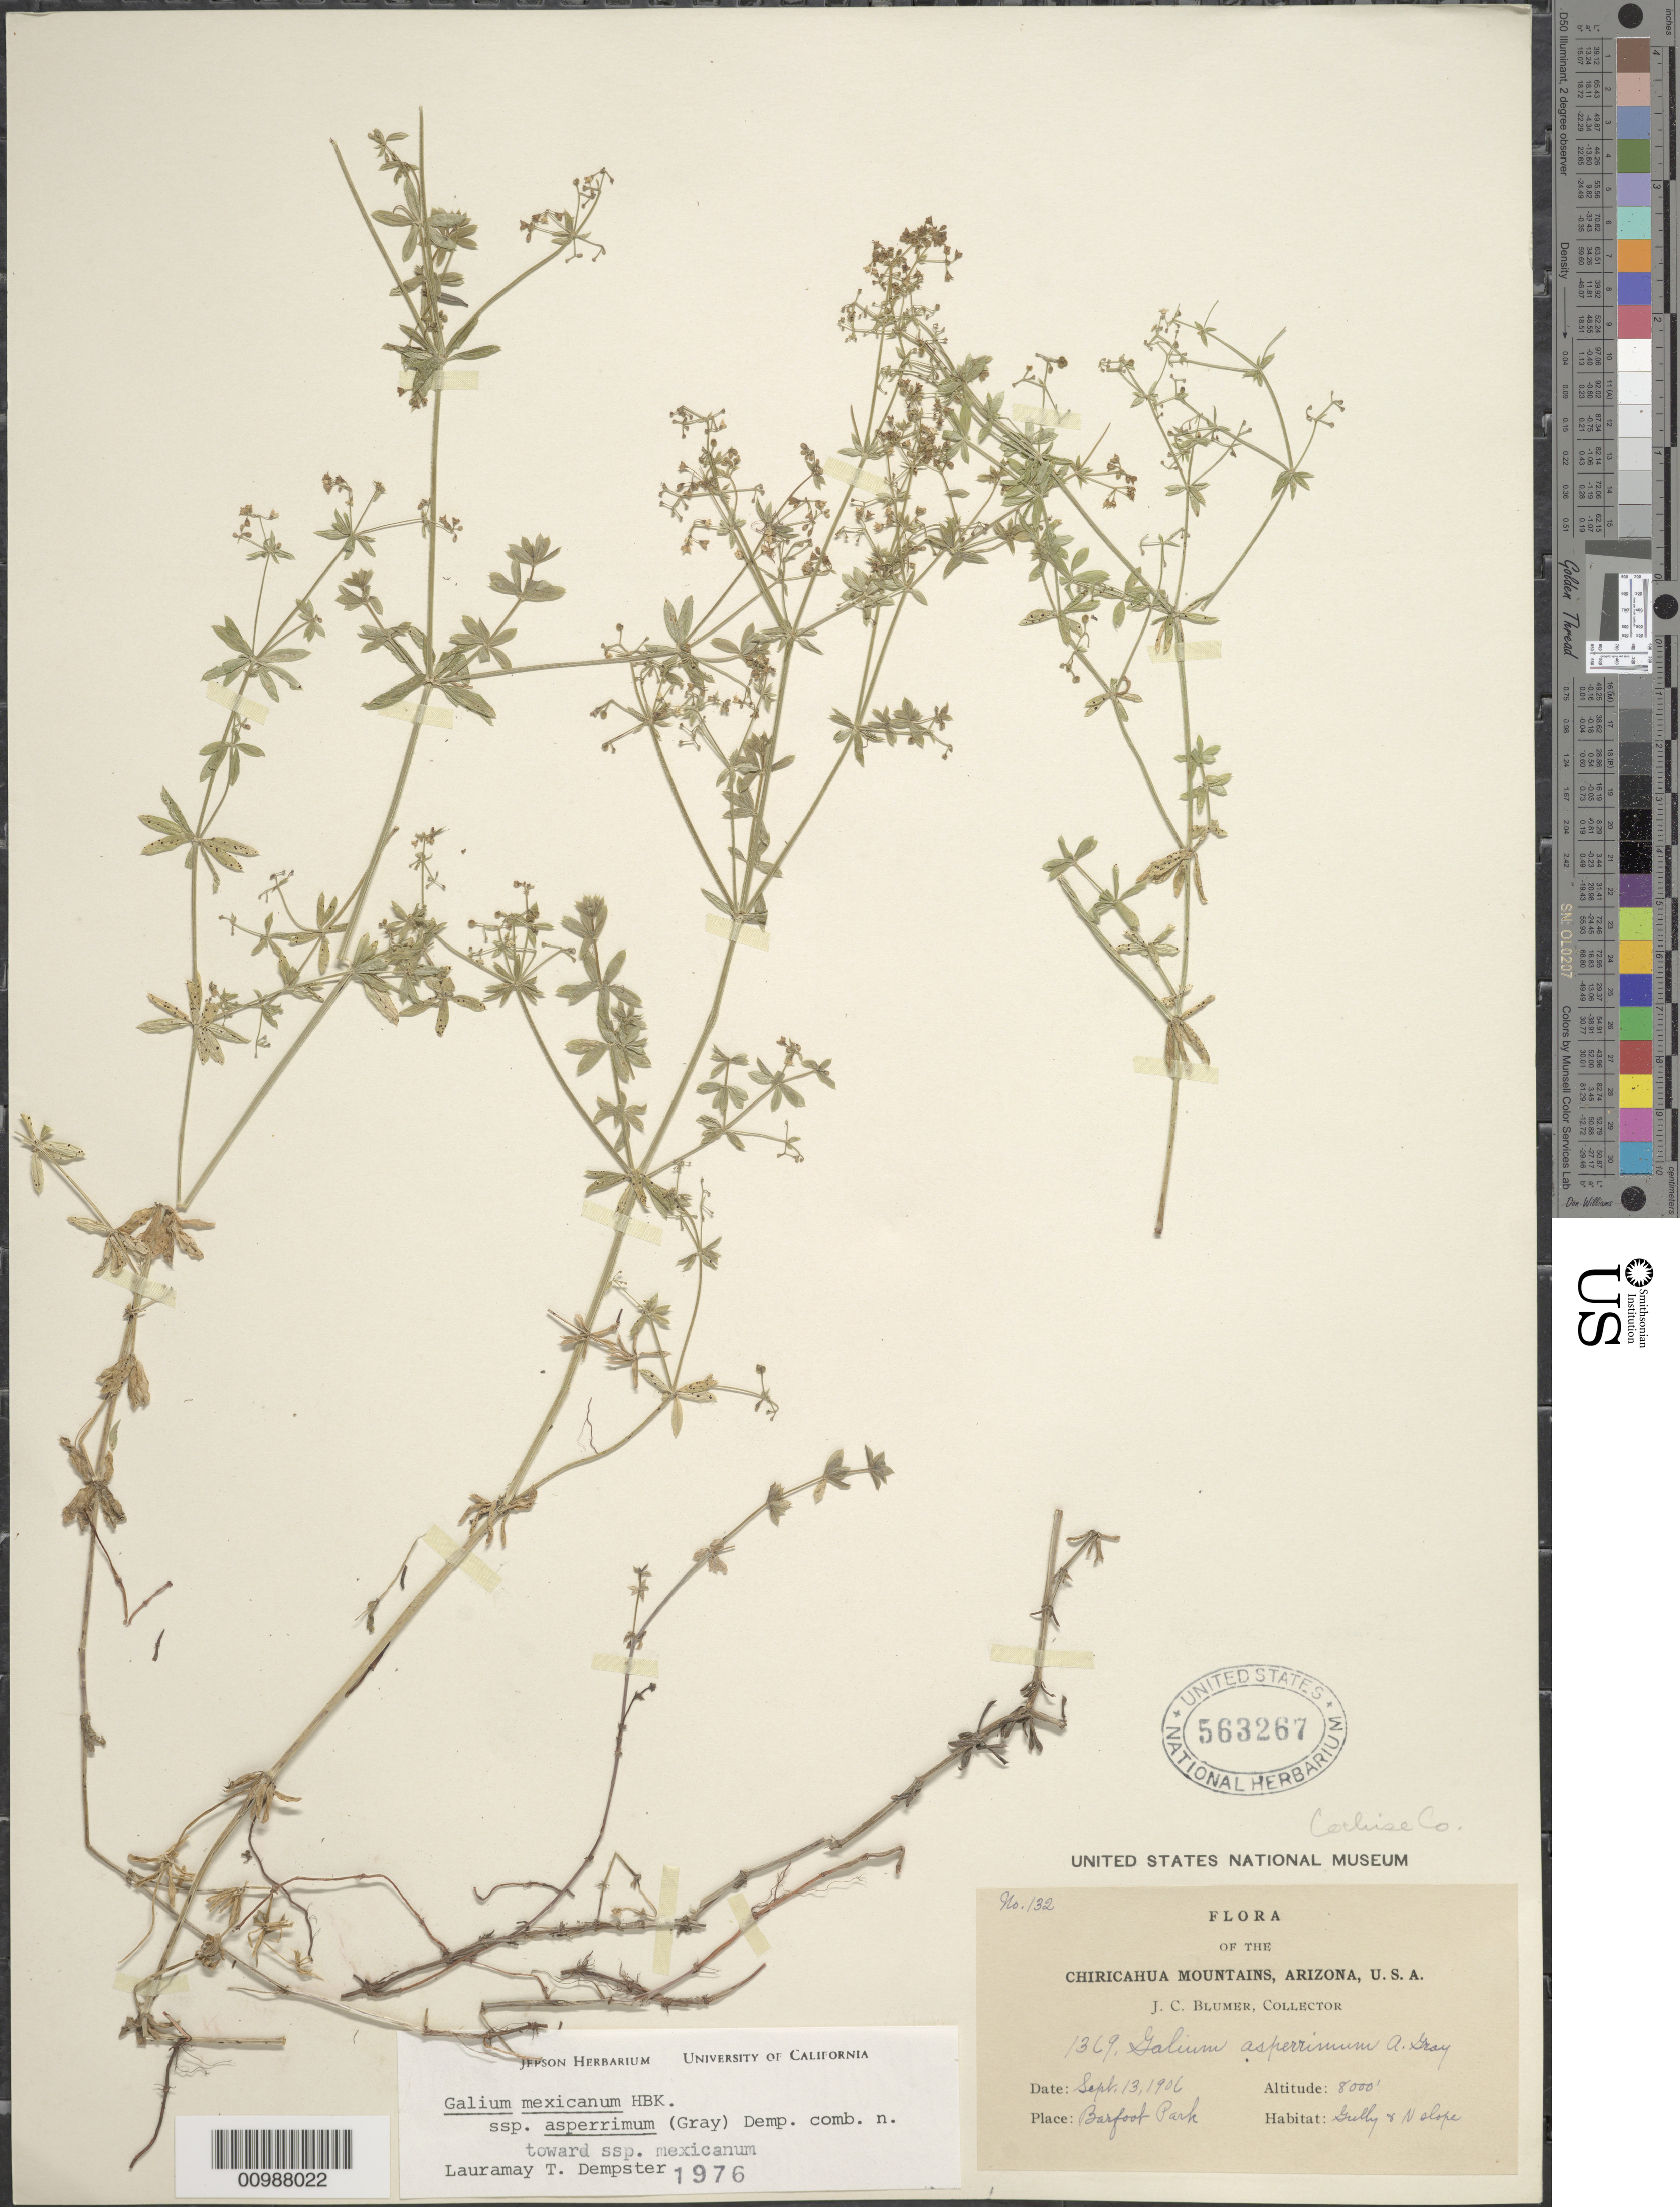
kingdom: Plantae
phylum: Tracheophyta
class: Magnoliopsida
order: Gentianales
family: Rubiaceae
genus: Galium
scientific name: Galium mexicanum subsp. asperrimum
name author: (A. Gray) Dempster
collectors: J. C. Blumer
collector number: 132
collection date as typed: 13 Sep 1906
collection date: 1906-09-13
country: United States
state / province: Arizona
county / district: Cochise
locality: Barefoot Park, Chiricahua Mountains. Gully and north slope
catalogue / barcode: US 563267